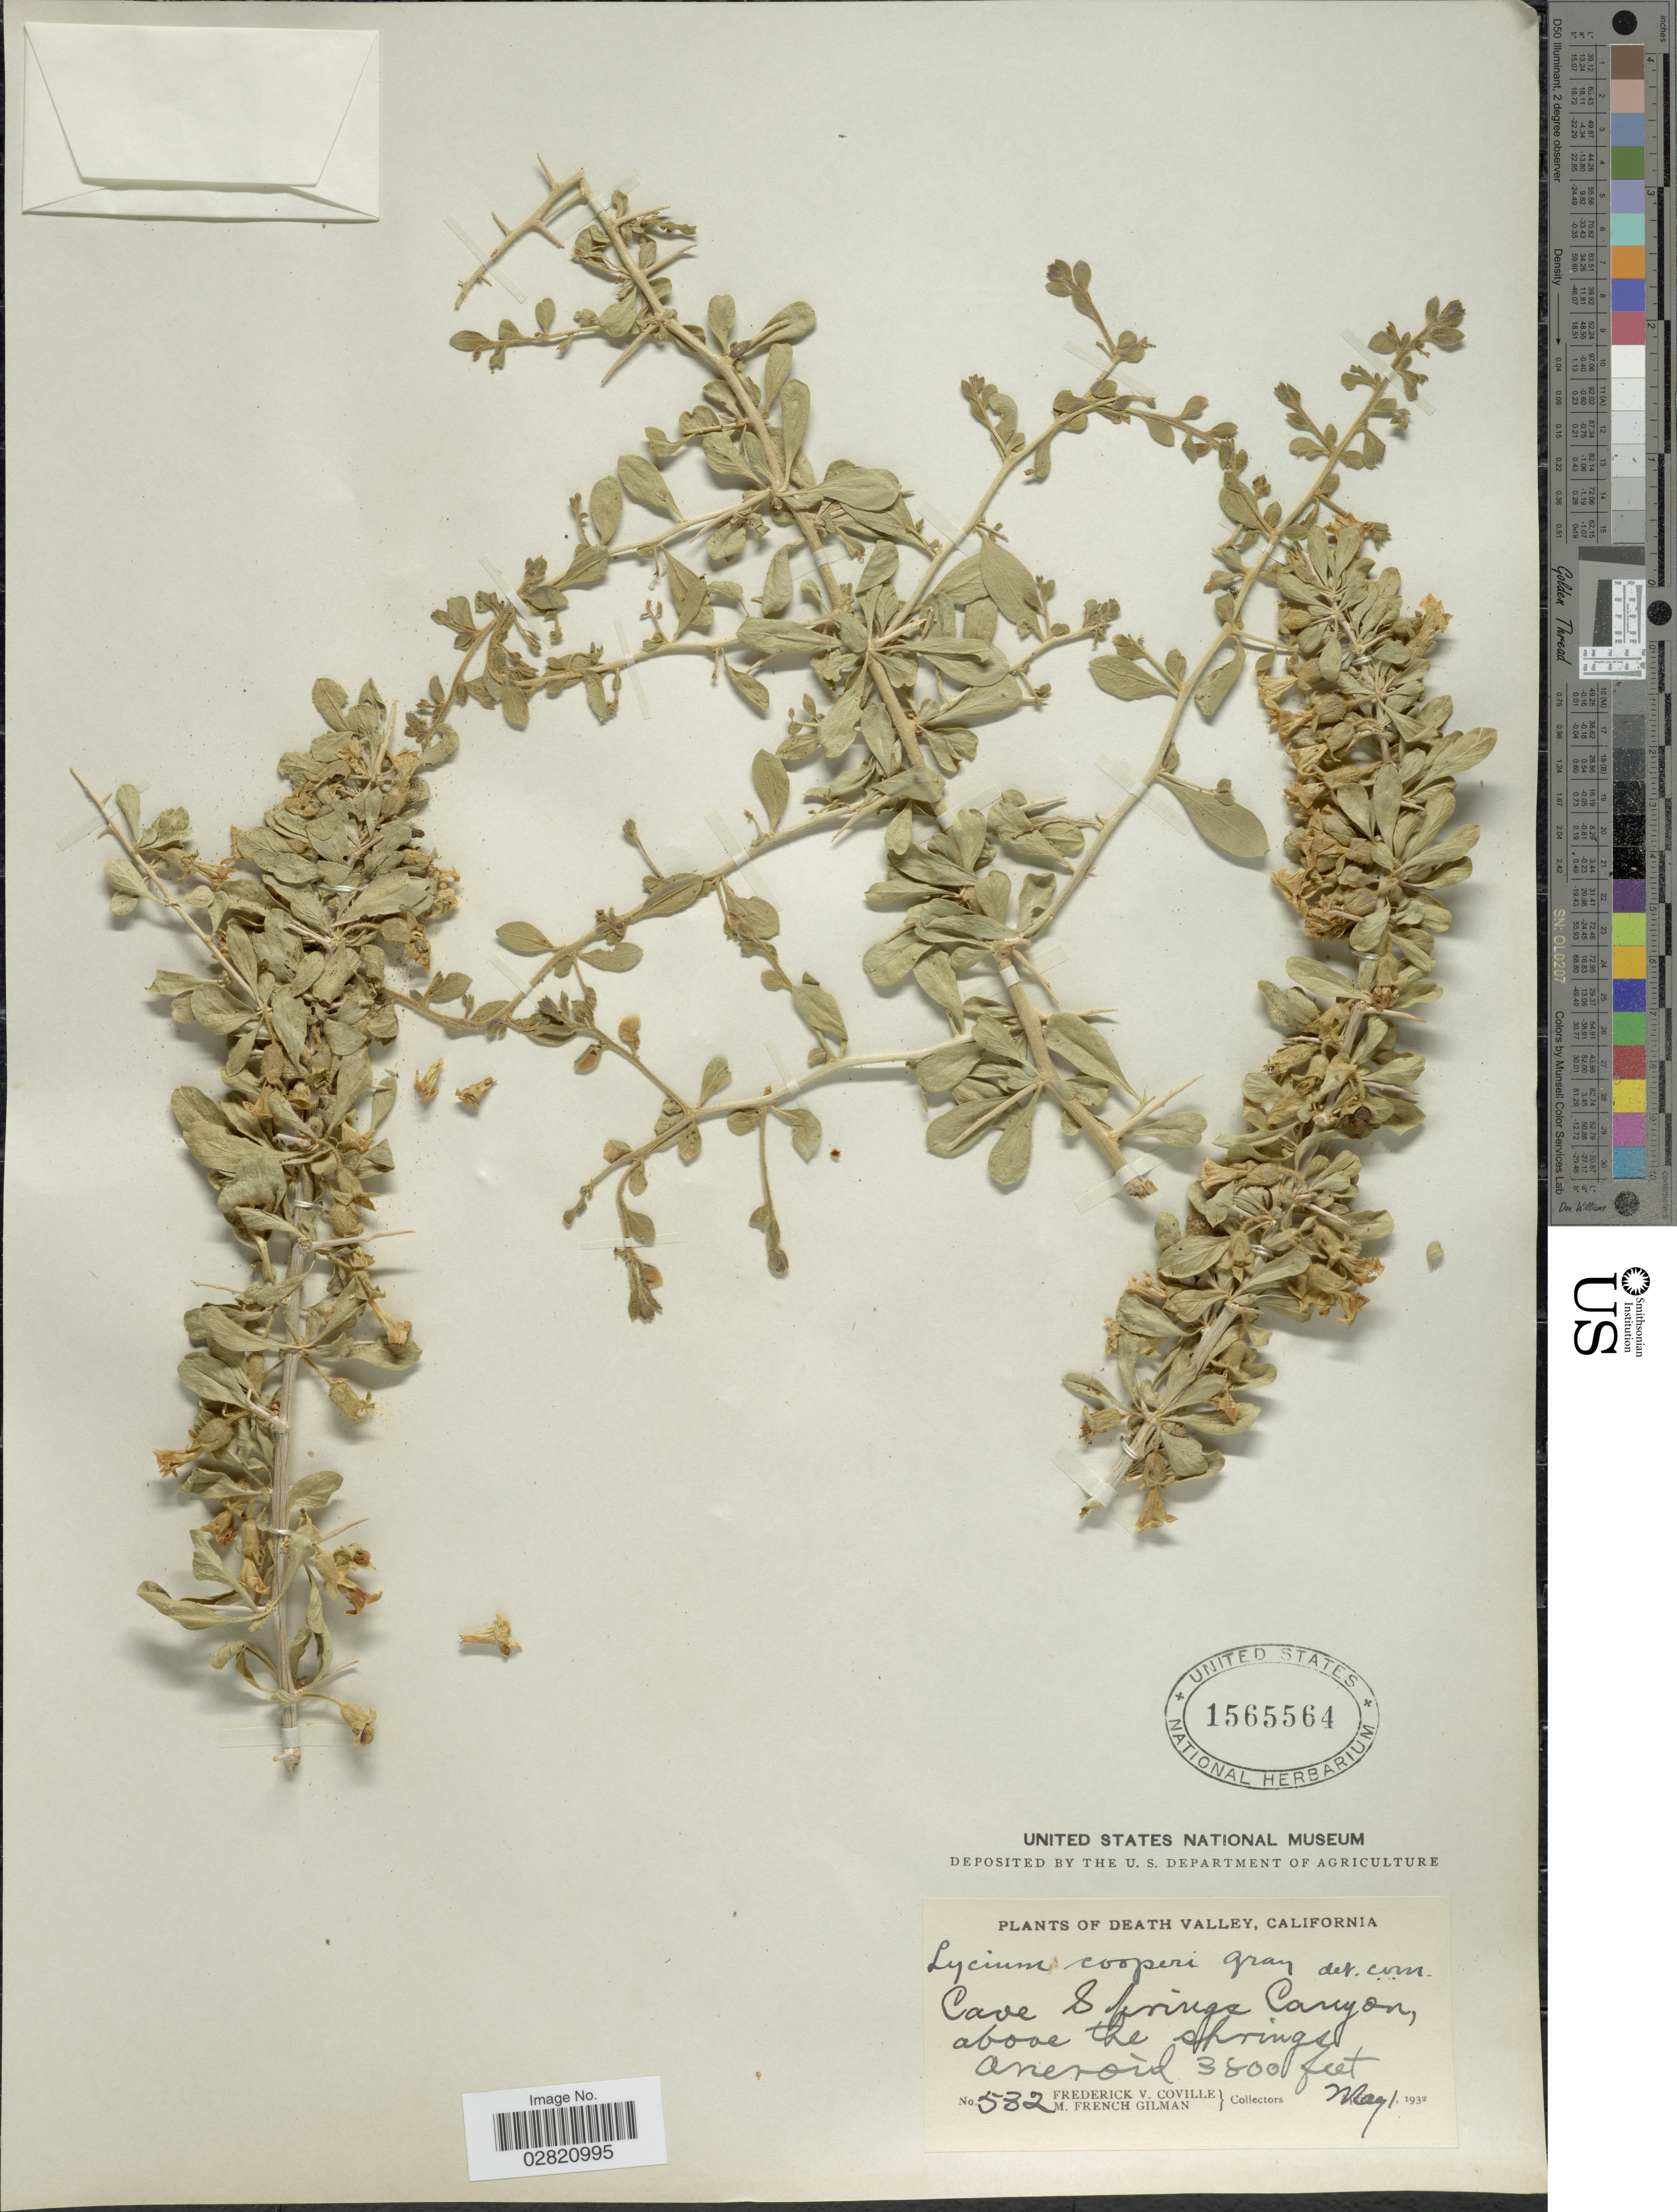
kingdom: Plantae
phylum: Tracheophyta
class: Magnoliopsida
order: Solanales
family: Solanaceae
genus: Lycium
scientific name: Lycium cooperi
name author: A. Gray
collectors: F. V. Coville & M. F. Gilman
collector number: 532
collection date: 1932-05-01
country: United States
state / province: California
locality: Death Valley, Cave Springs Canyon, above the springs.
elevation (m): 1158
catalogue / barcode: US 1565564